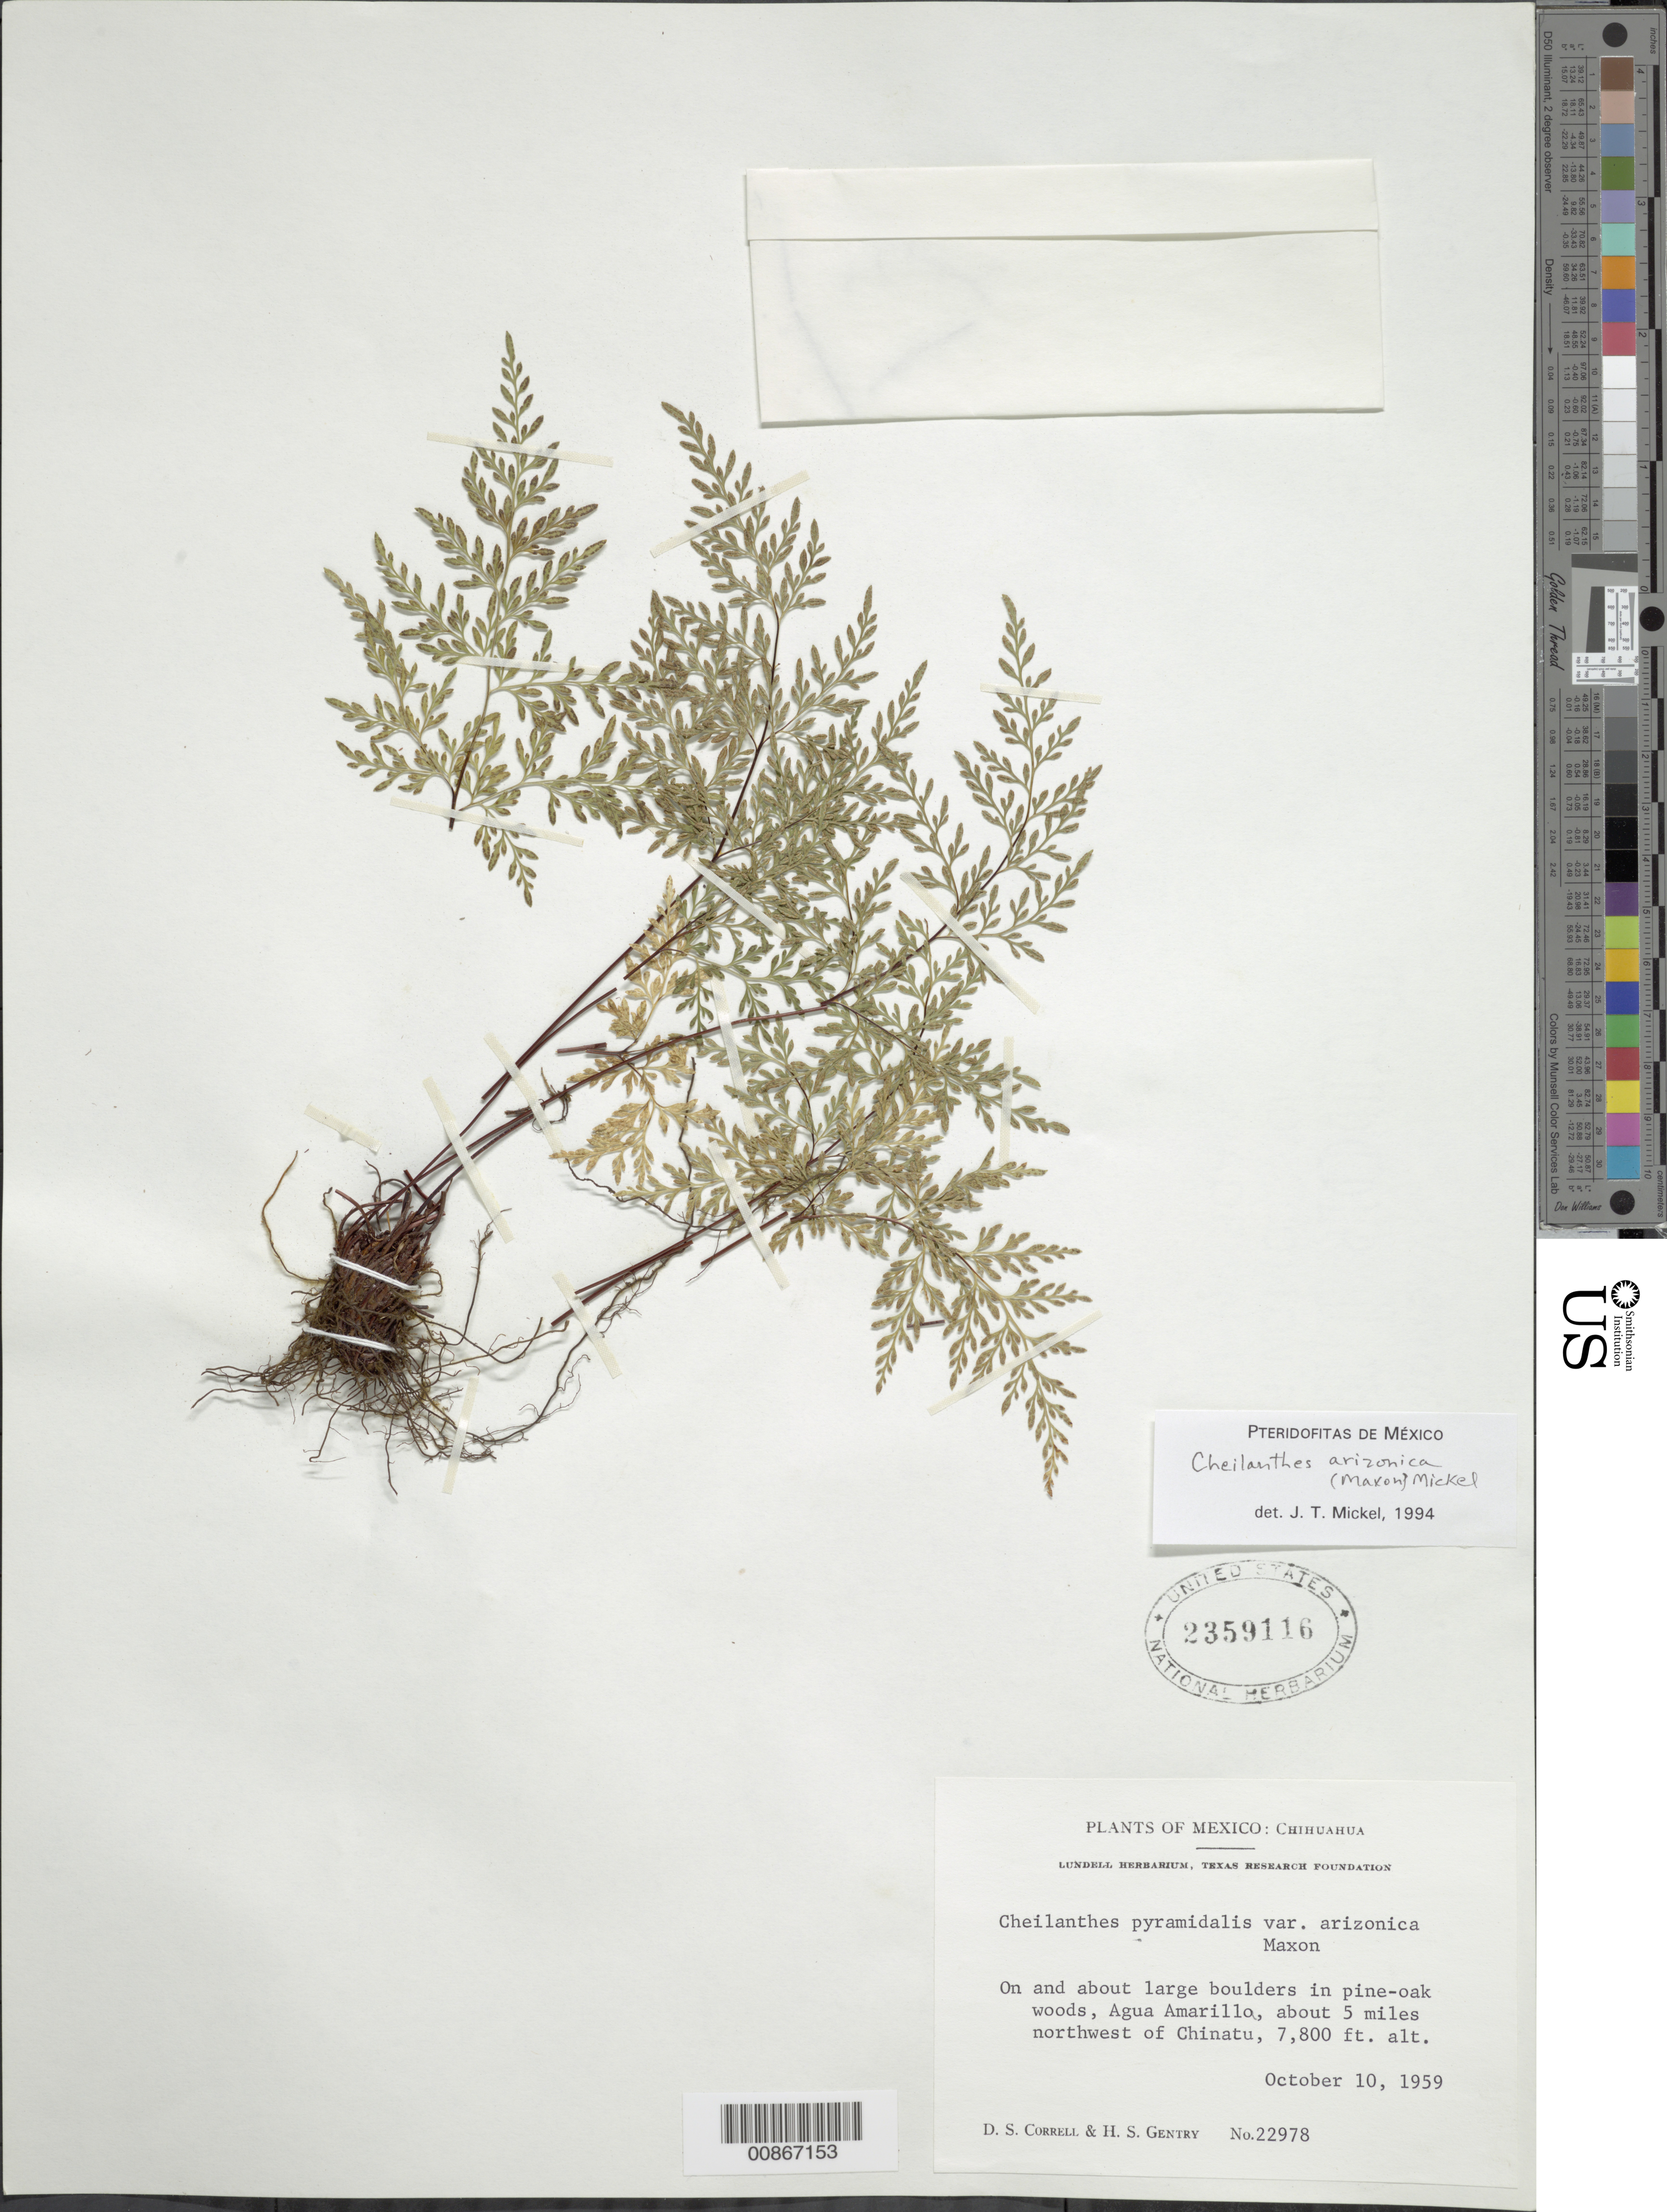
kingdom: Plantae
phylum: Tracheophyta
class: Polypodiopsida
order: Polypodiales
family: Pteridaceae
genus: Gaga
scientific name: Gaga arizonica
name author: (Maxon) Fay W. Li & Windham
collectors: D. S. Correll & H. S. Gentry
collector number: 22978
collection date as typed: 10 Oct 1959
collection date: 1959-10-10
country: Mexico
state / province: Chihuahua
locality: Agua Amarilla, about 5 miles northwest of Chinatu.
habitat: On and about large boulders in pine-oak woods.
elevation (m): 2377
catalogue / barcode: US 2359116